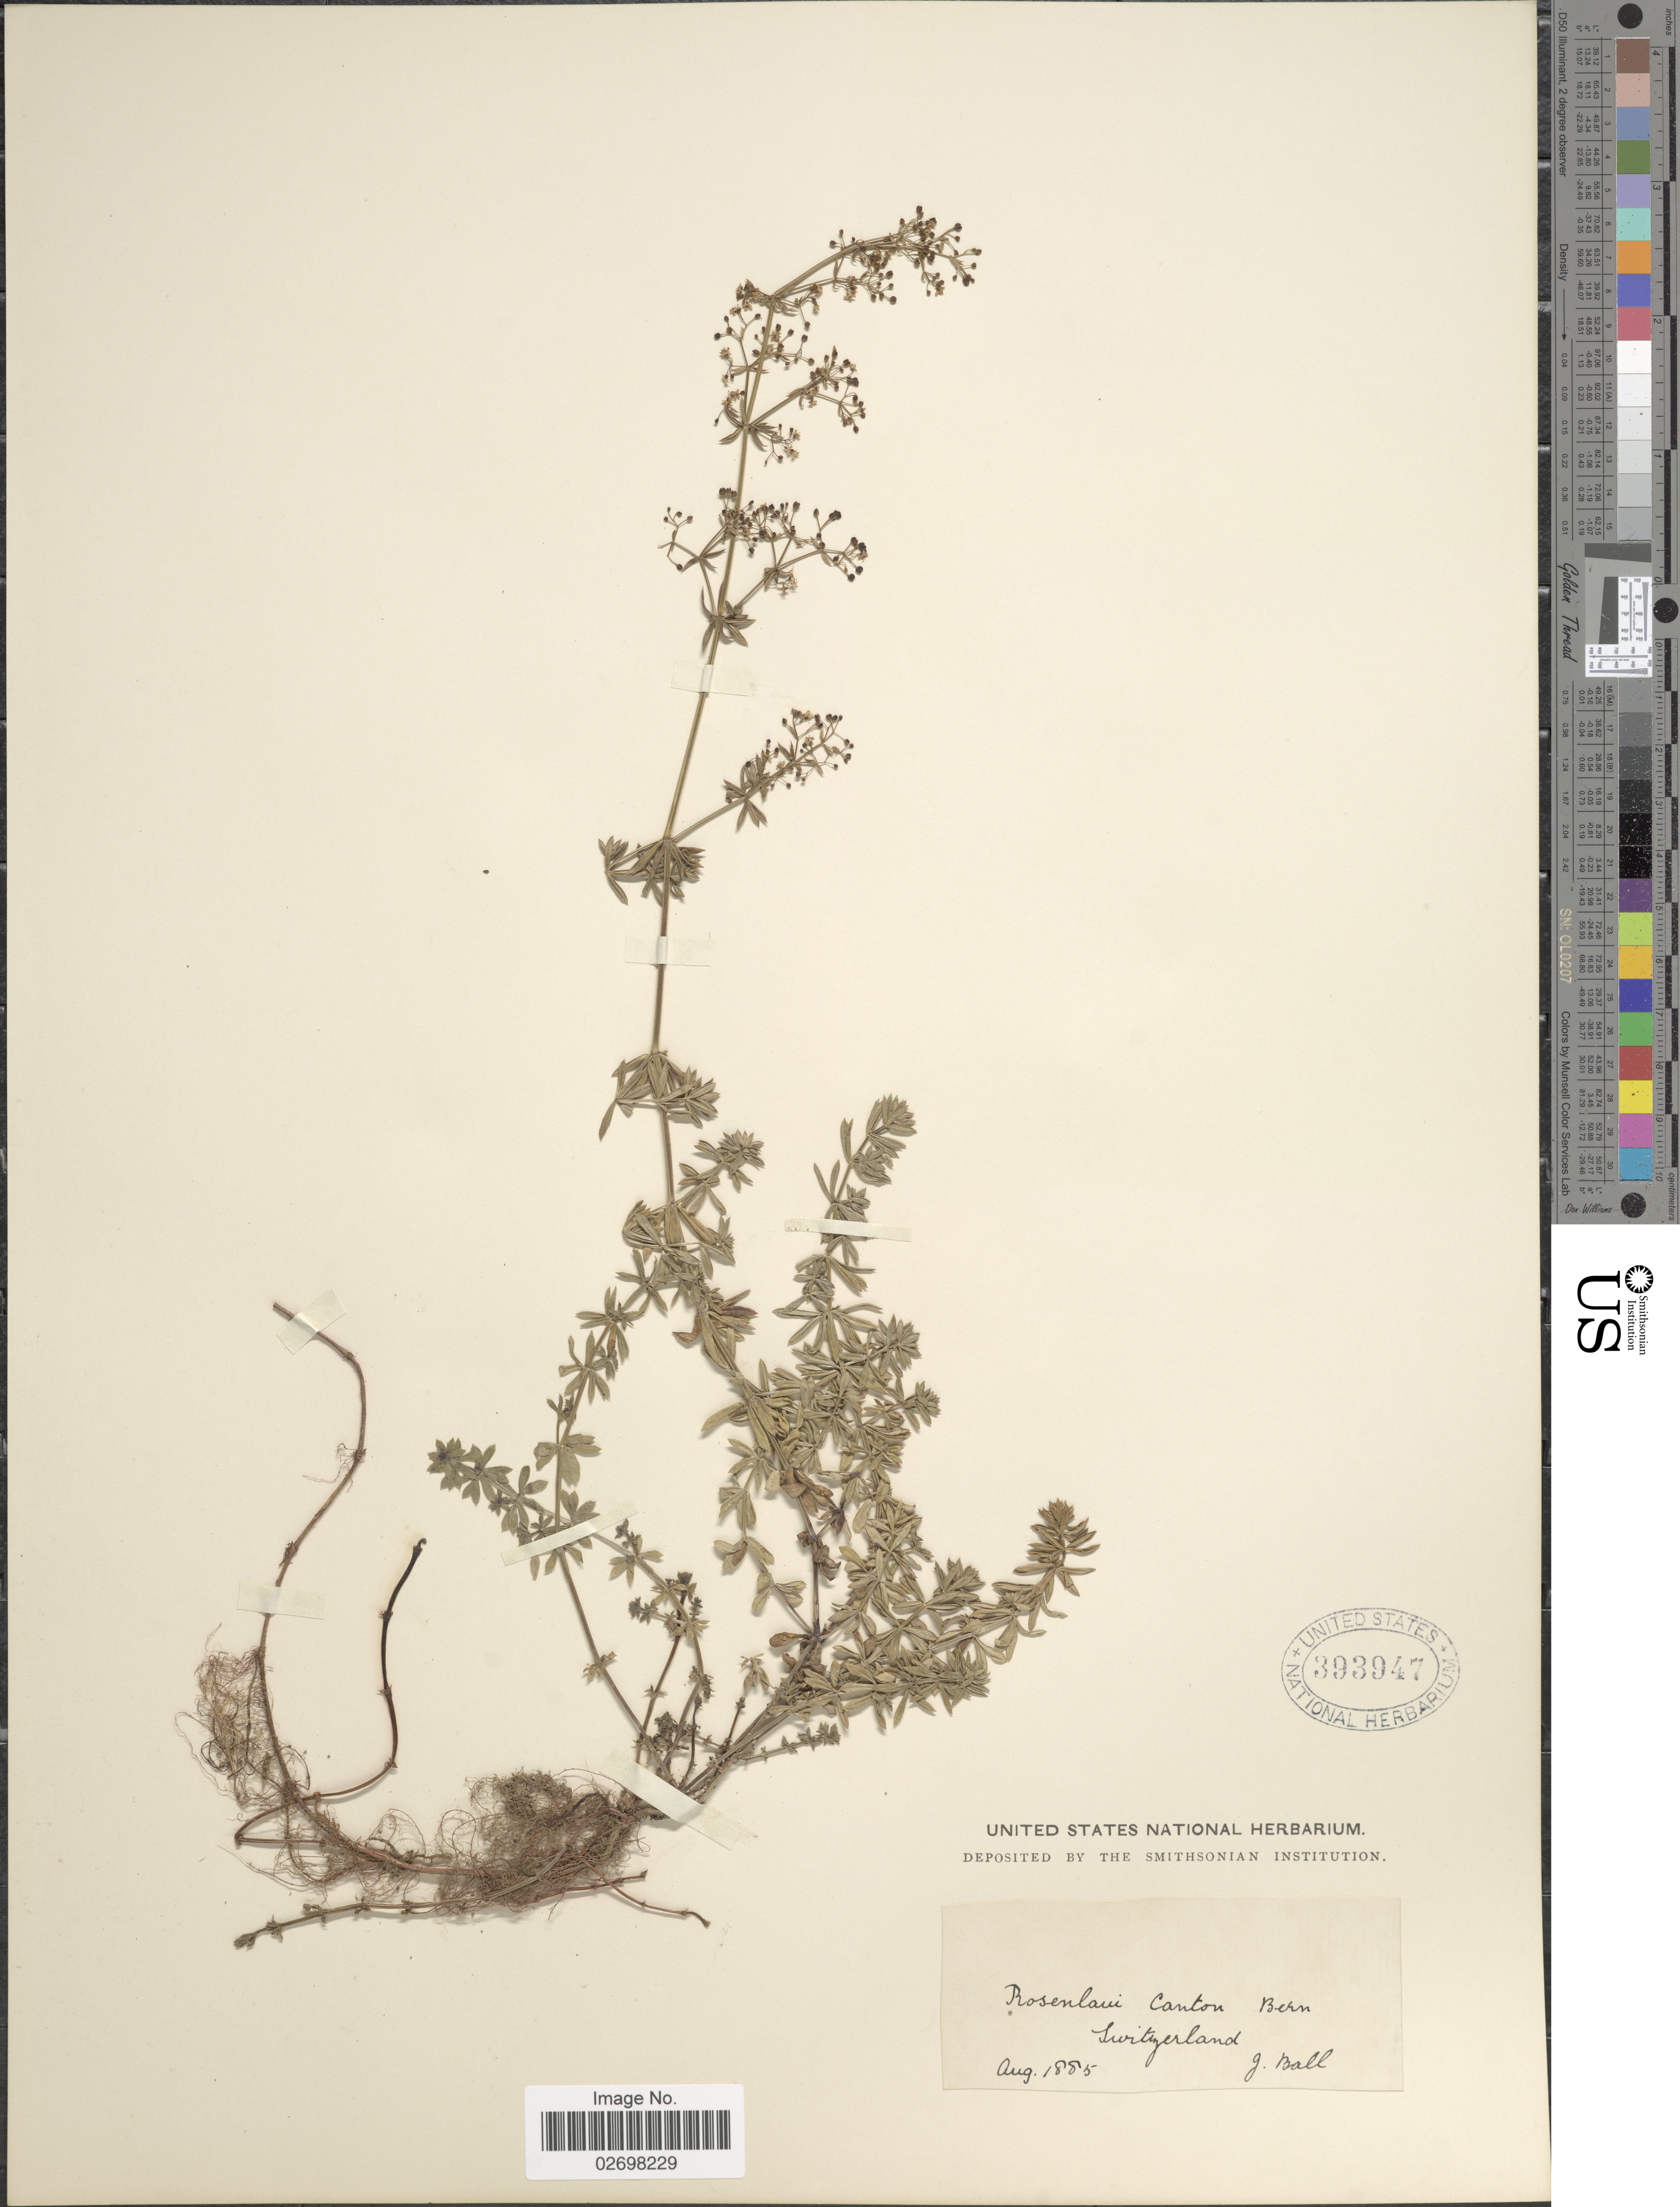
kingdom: Plantae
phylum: Tracheophyta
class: Magnoliopsida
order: Gentianales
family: Rubiaceae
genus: Galium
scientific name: Galium sp.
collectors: J. Ball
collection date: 1885-08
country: Switzerland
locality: Rosenlani Canton Bern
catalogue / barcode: US 393947